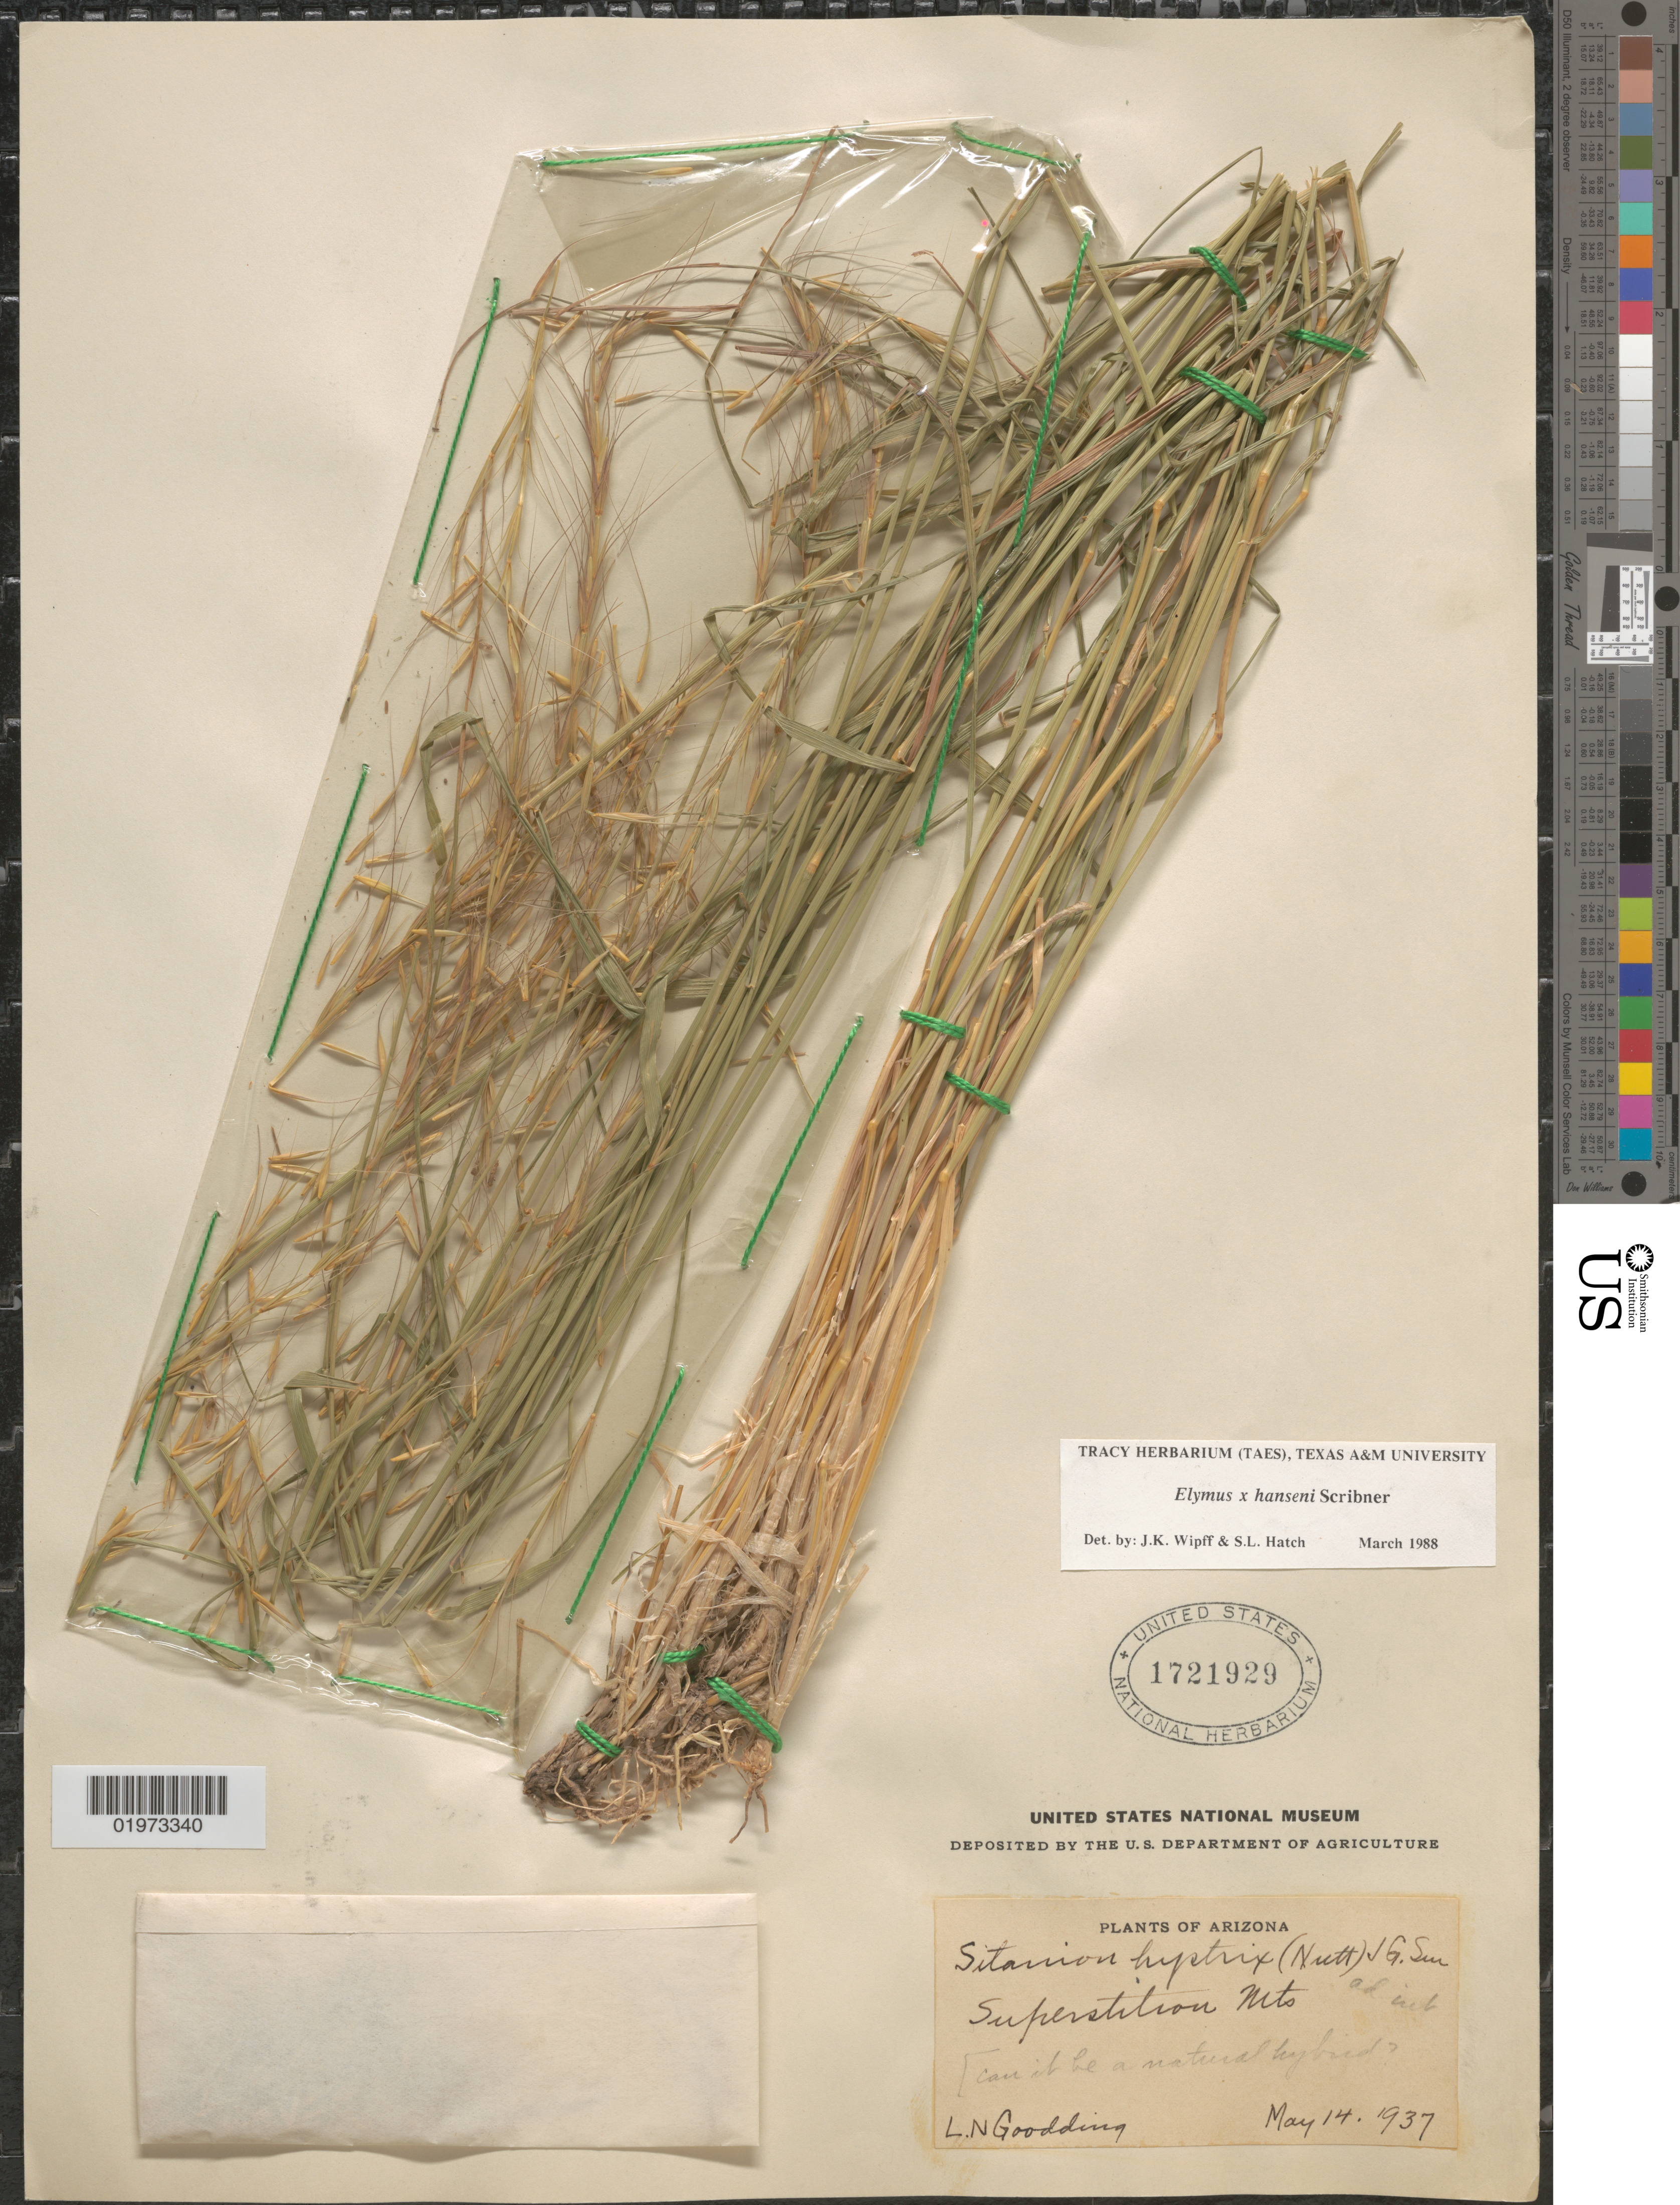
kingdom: Plantae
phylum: Tracheophyta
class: Liliopsida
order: Poales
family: Poaceae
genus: Elymus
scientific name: Elymus x hansenii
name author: Scribn.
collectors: L. N. Goodding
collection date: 1937-05-14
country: United States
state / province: Arizona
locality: Superstition Mts.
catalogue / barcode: US 1721929